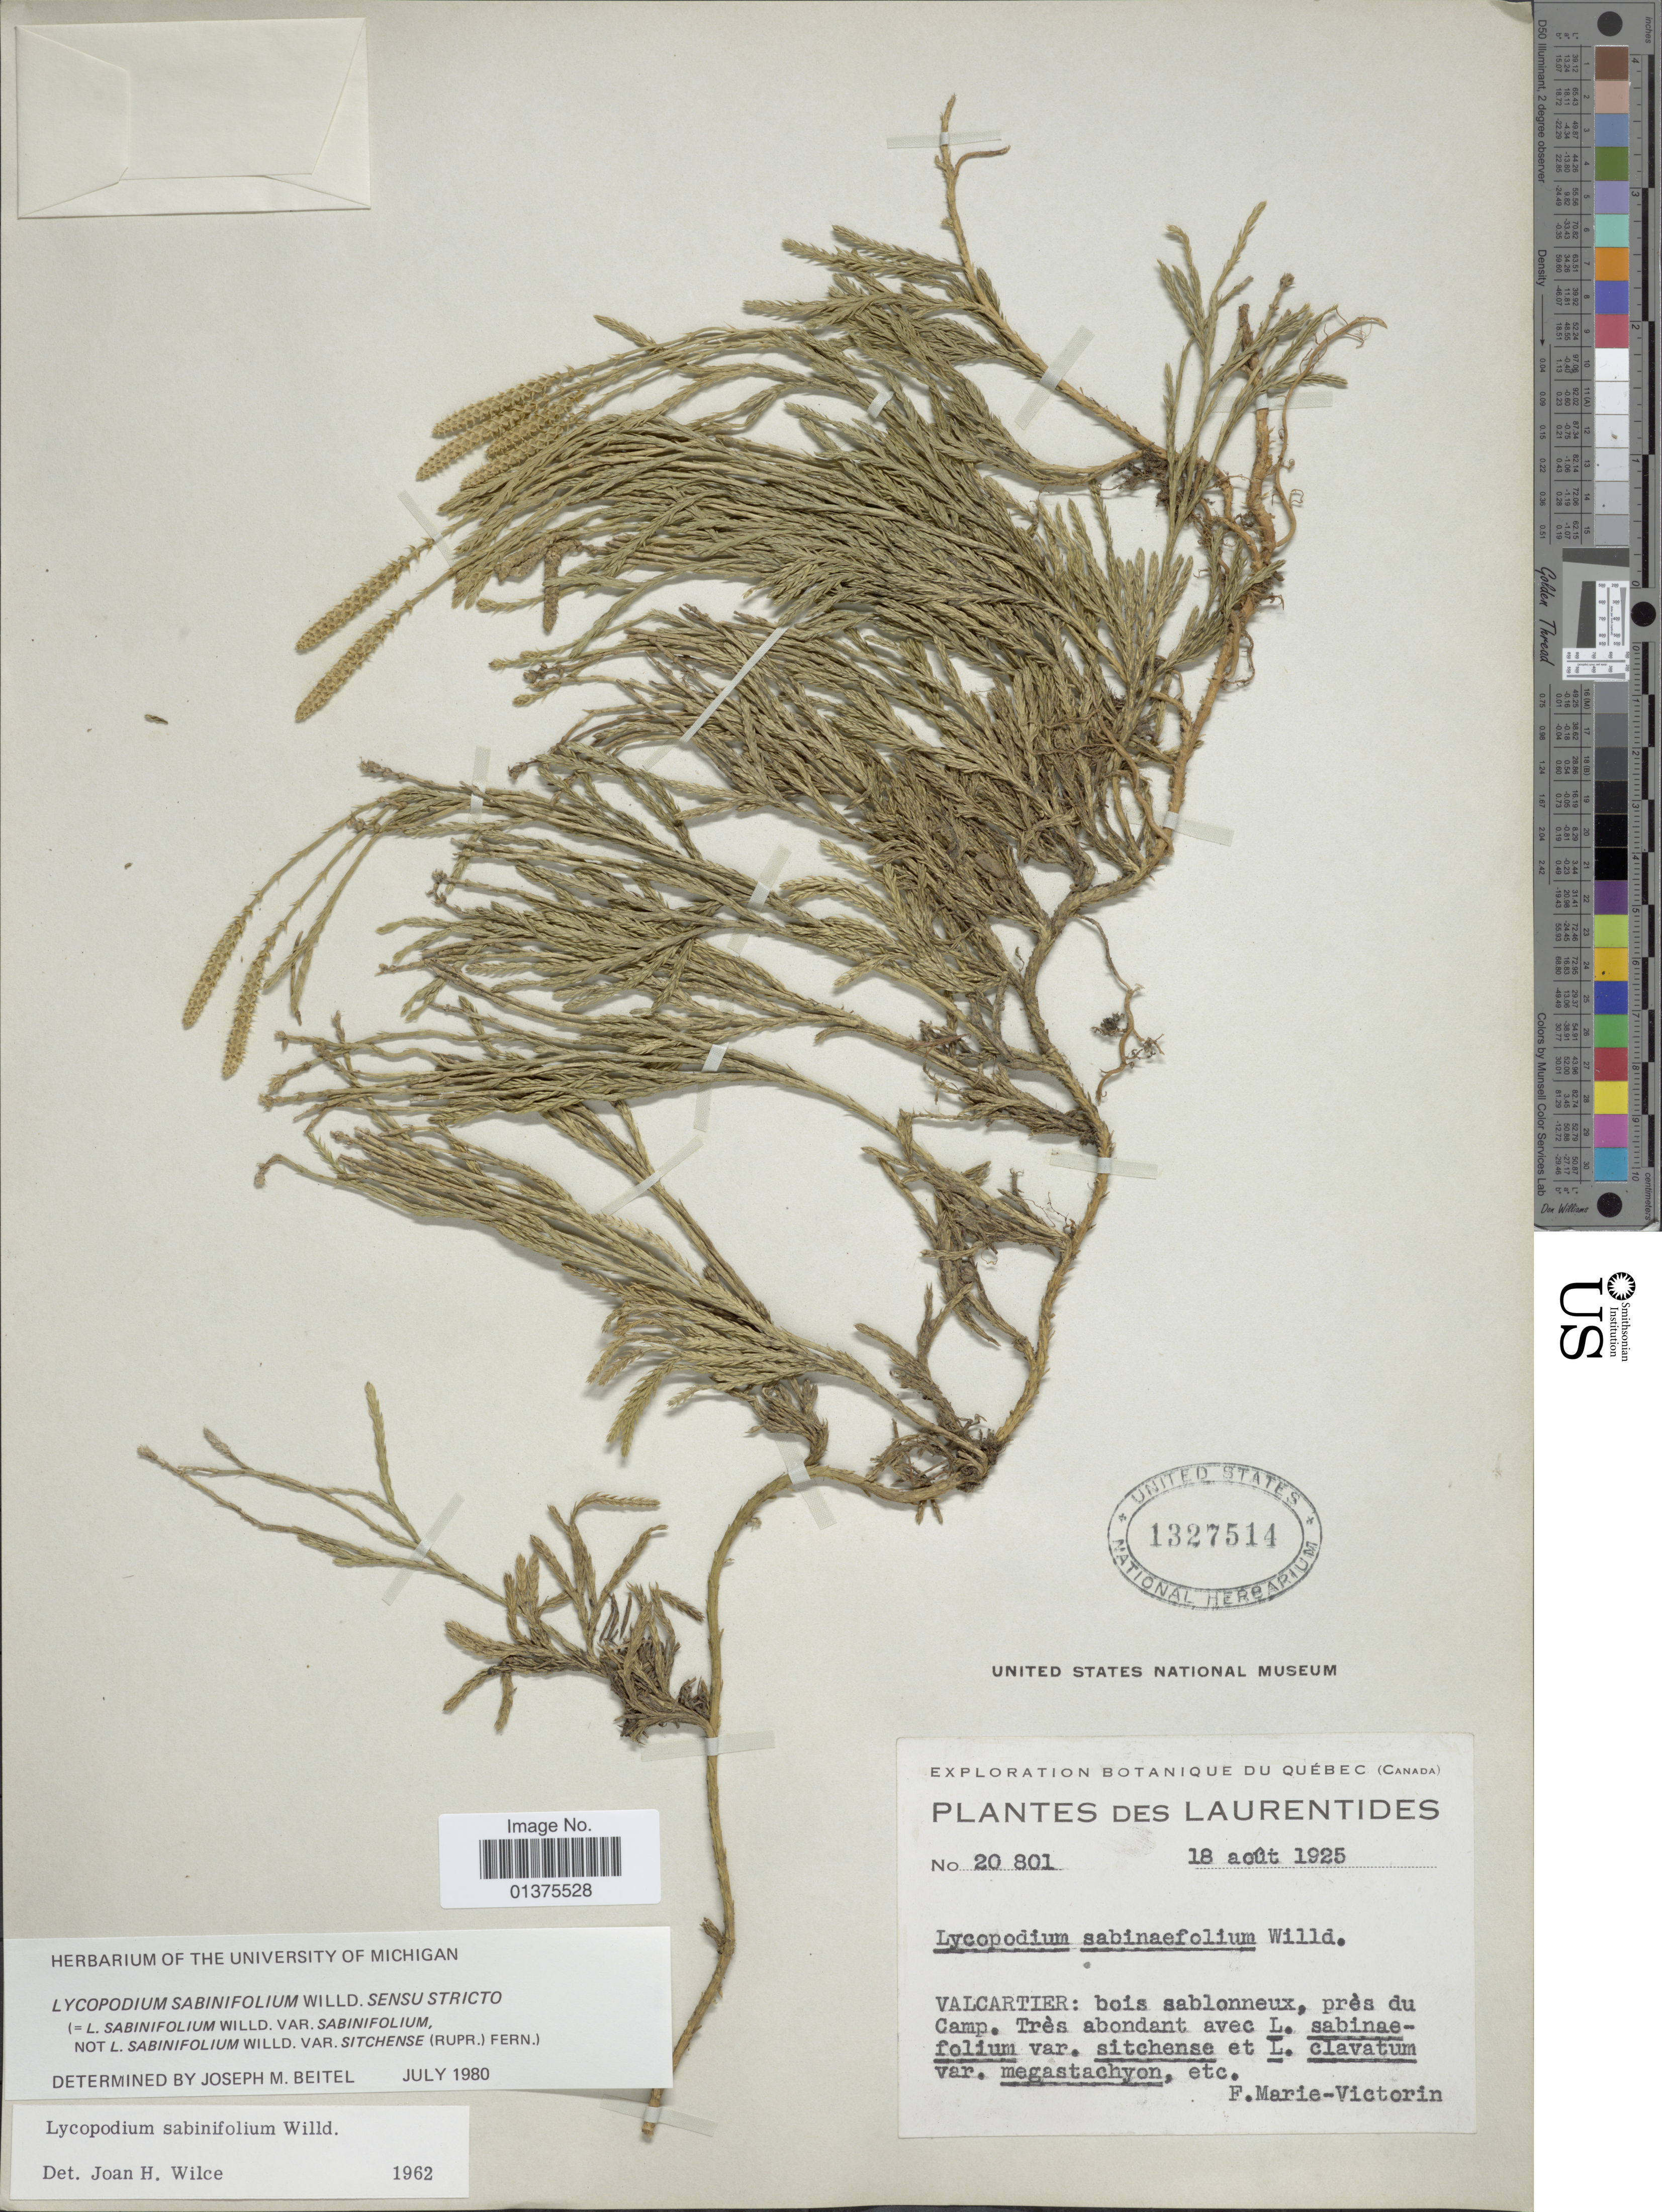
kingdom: Plantae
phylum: Tracheophyta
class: Lycopodiopsida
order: Lycopodiales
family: Lycopodiaceae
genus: Diphasiastrum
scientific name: Diphasiastrum x sabinifolium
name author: (Willd.) Holub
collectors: Fr. Marie-Victorin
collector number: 20801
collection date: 1925-08-18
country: Canada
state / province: Quebec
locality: Des Laurentides, Valcartier: bois sablonneux, pres du camp.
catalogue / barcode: US 1327514